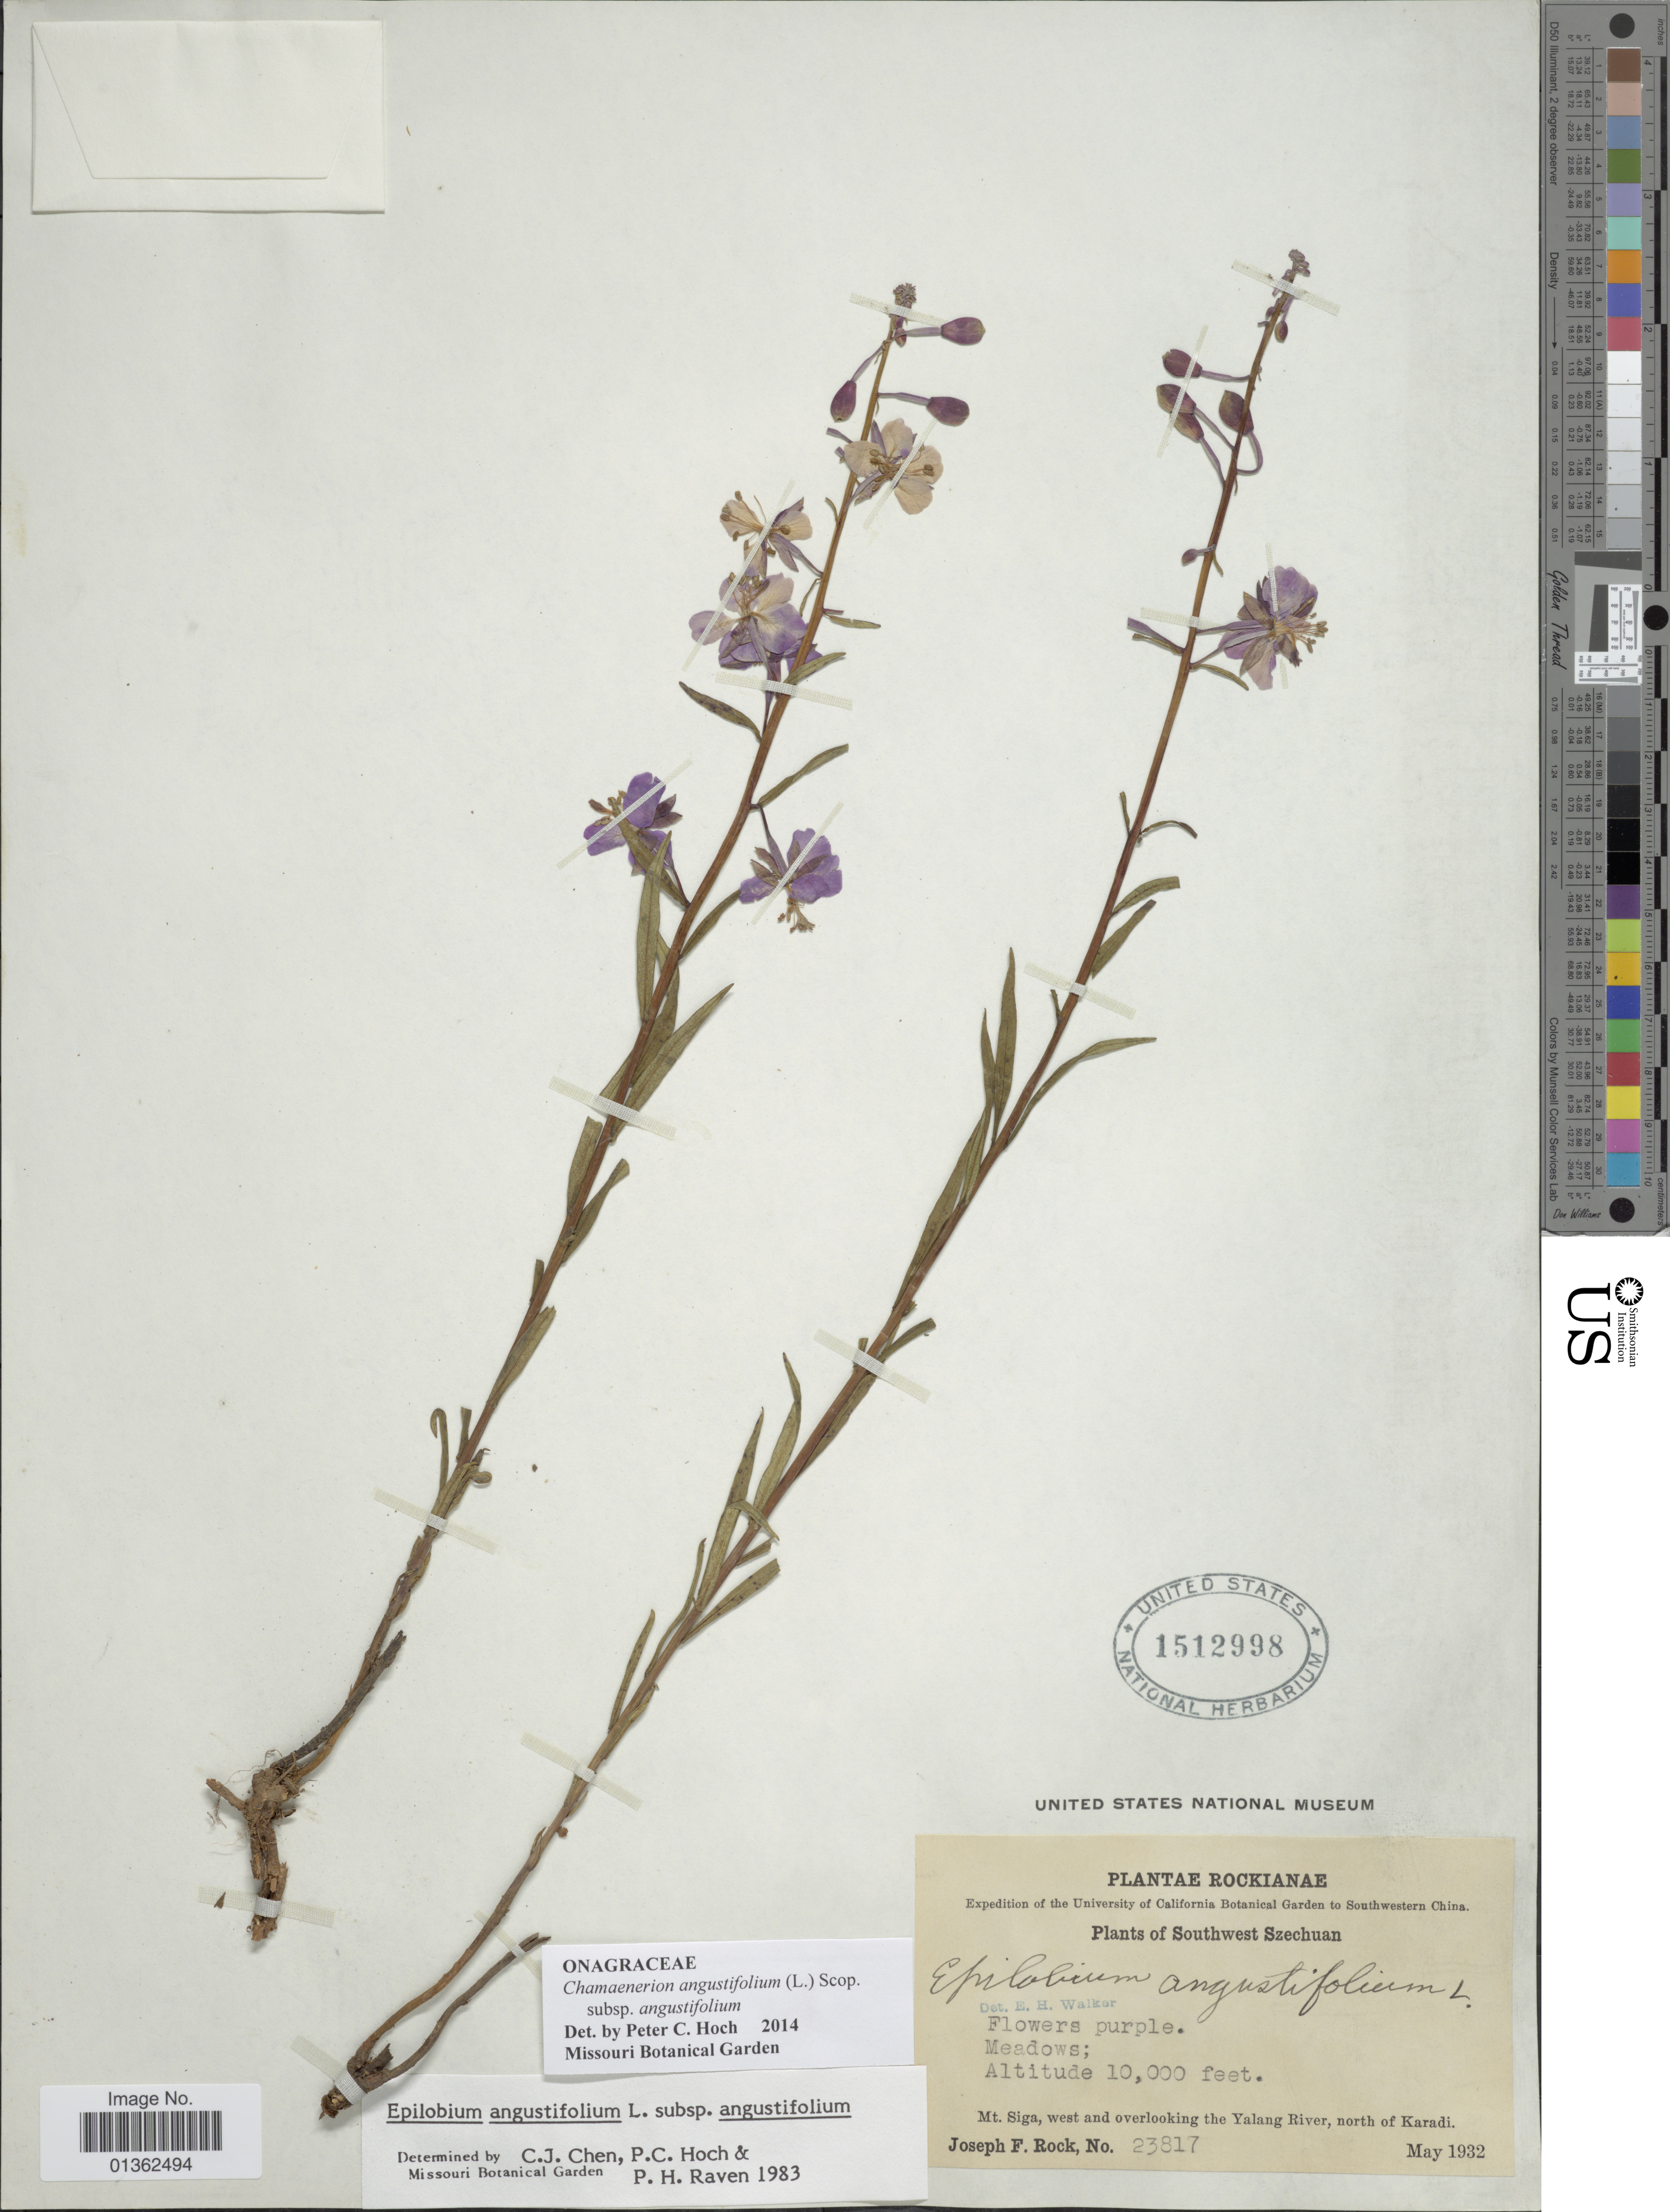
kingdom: Plantae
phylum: Tracheophyta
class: Magnoliopsida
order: Myrtales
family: Onagraceae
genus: Chamaenerion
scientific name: Chamaenerion angustifolium subsp. angustifolium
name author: (L.) Scop.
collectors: J. F. Rock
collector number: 23817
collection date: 1932-05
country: Japan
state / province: Siga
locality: Rockianae, Southwest Szechuan. West and overlooking the Yalang River, north of Karadi.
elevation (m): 3048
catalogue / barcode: US 1512998